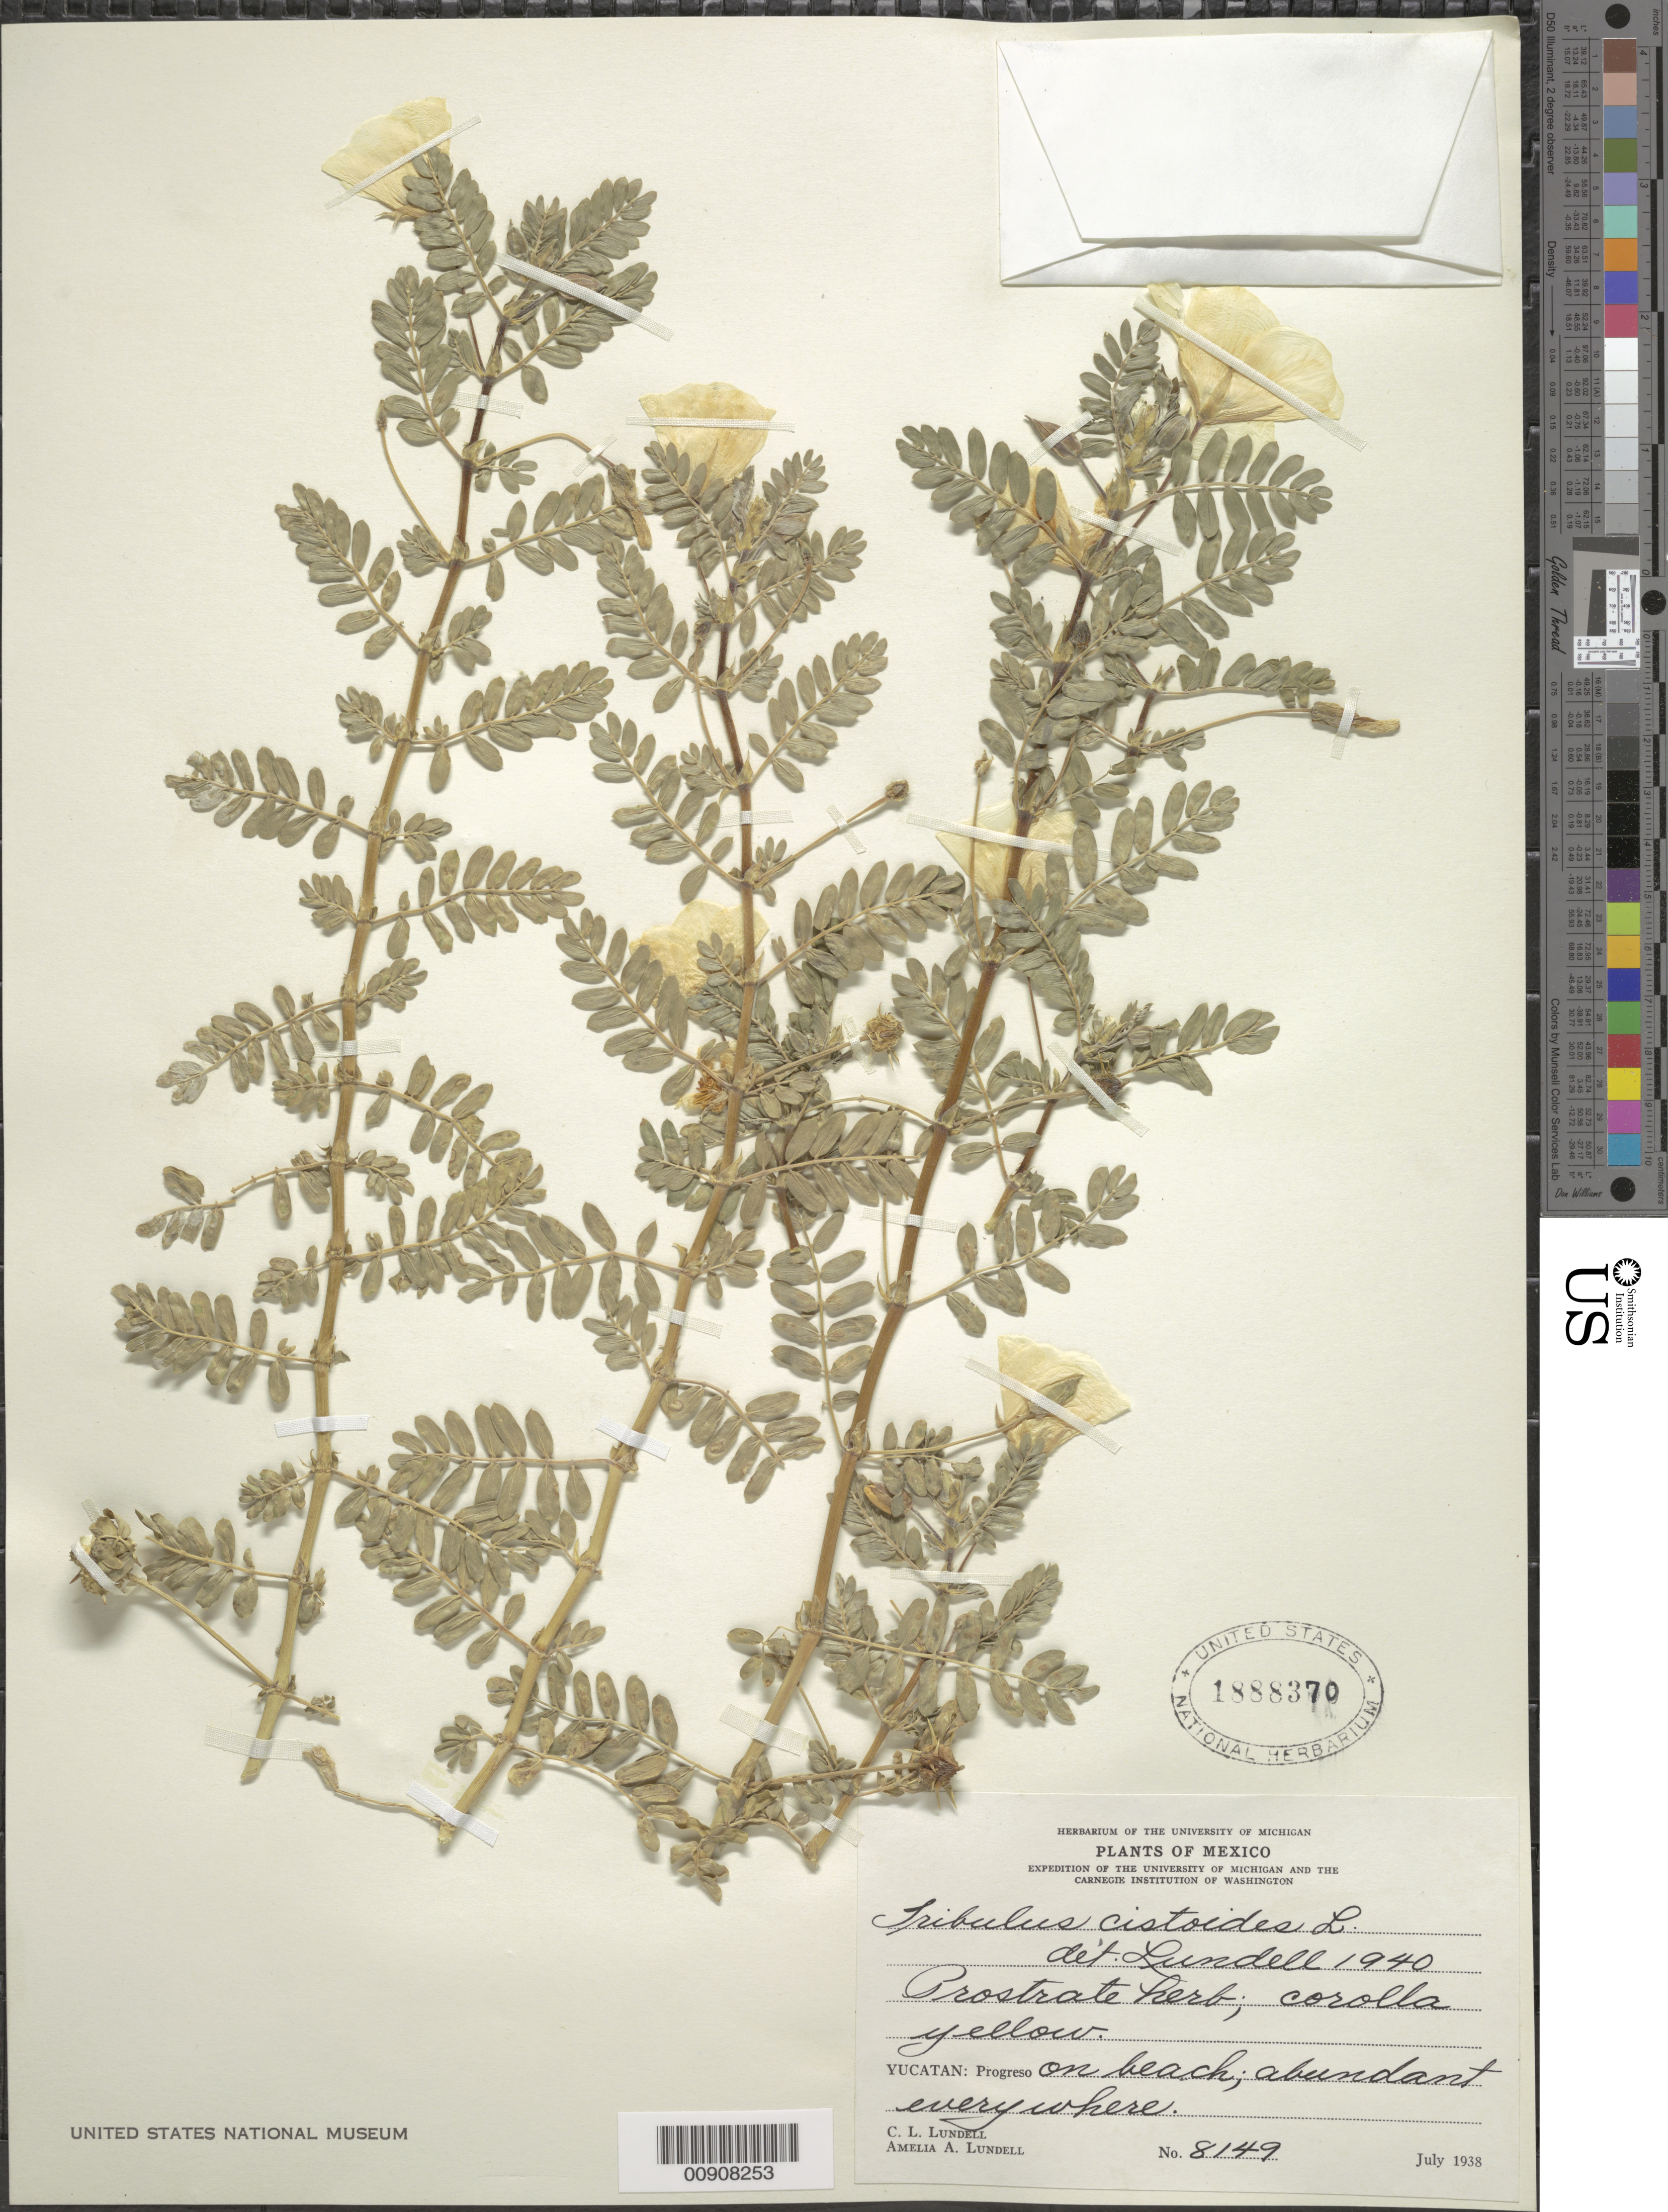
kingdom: Plantae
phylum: Tracheophyta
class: Magnoliopsida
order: Zygophyllales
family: Zygophyllaceae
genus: Tribulus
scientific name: Tribulus cistoides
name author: L.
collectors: C. L. Lundell & A. A. Lundell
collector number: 8149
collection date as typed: Jul 1938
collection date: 1938-07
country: Mexico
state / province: Yucatán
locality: Yucatán: Progreso.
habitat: On beach; abundant everywhere.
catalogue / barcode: US 1888370